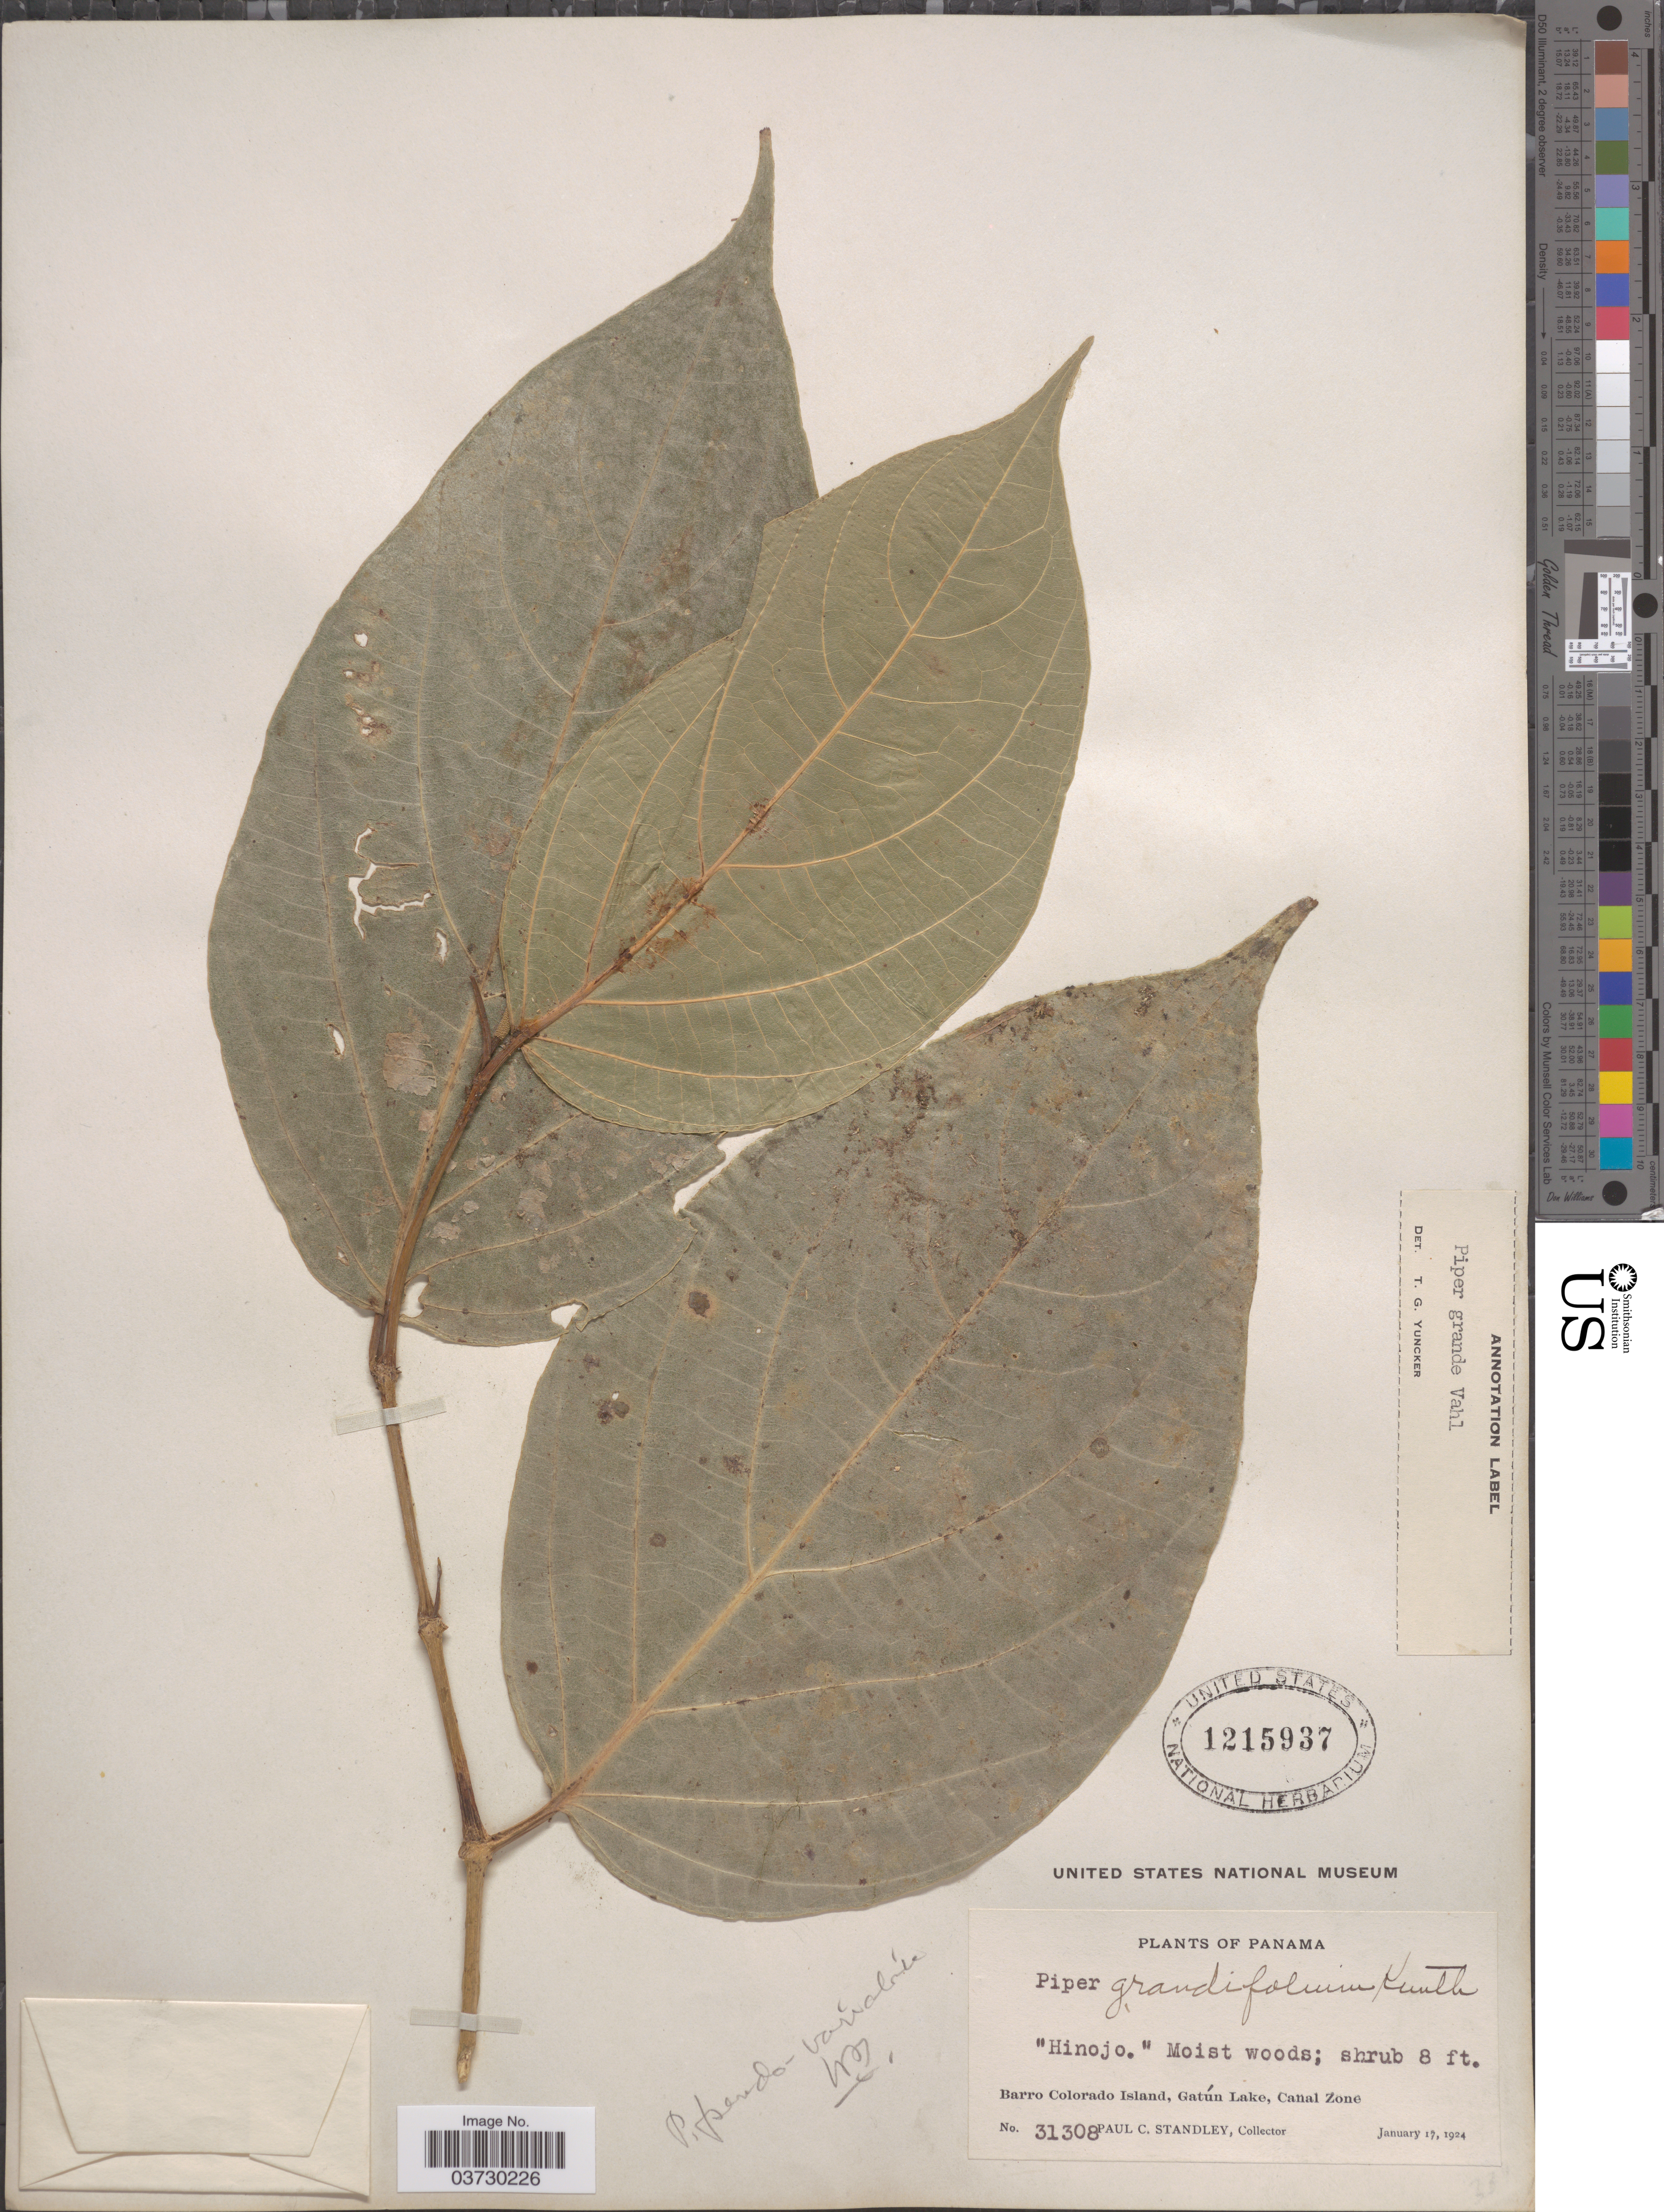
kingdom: Plantae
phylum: Tracheophyta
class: Magnoliopsida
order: Piperales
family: Piperaceae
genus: Piper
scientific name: Piper grande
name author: Vahl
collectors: P. C. Standley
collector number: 31308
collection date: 1924-01-17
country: Panama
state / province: Panamá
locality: Barro Colorado Island, Gatún Lake, Canal Zone.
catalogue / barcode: US 1215937